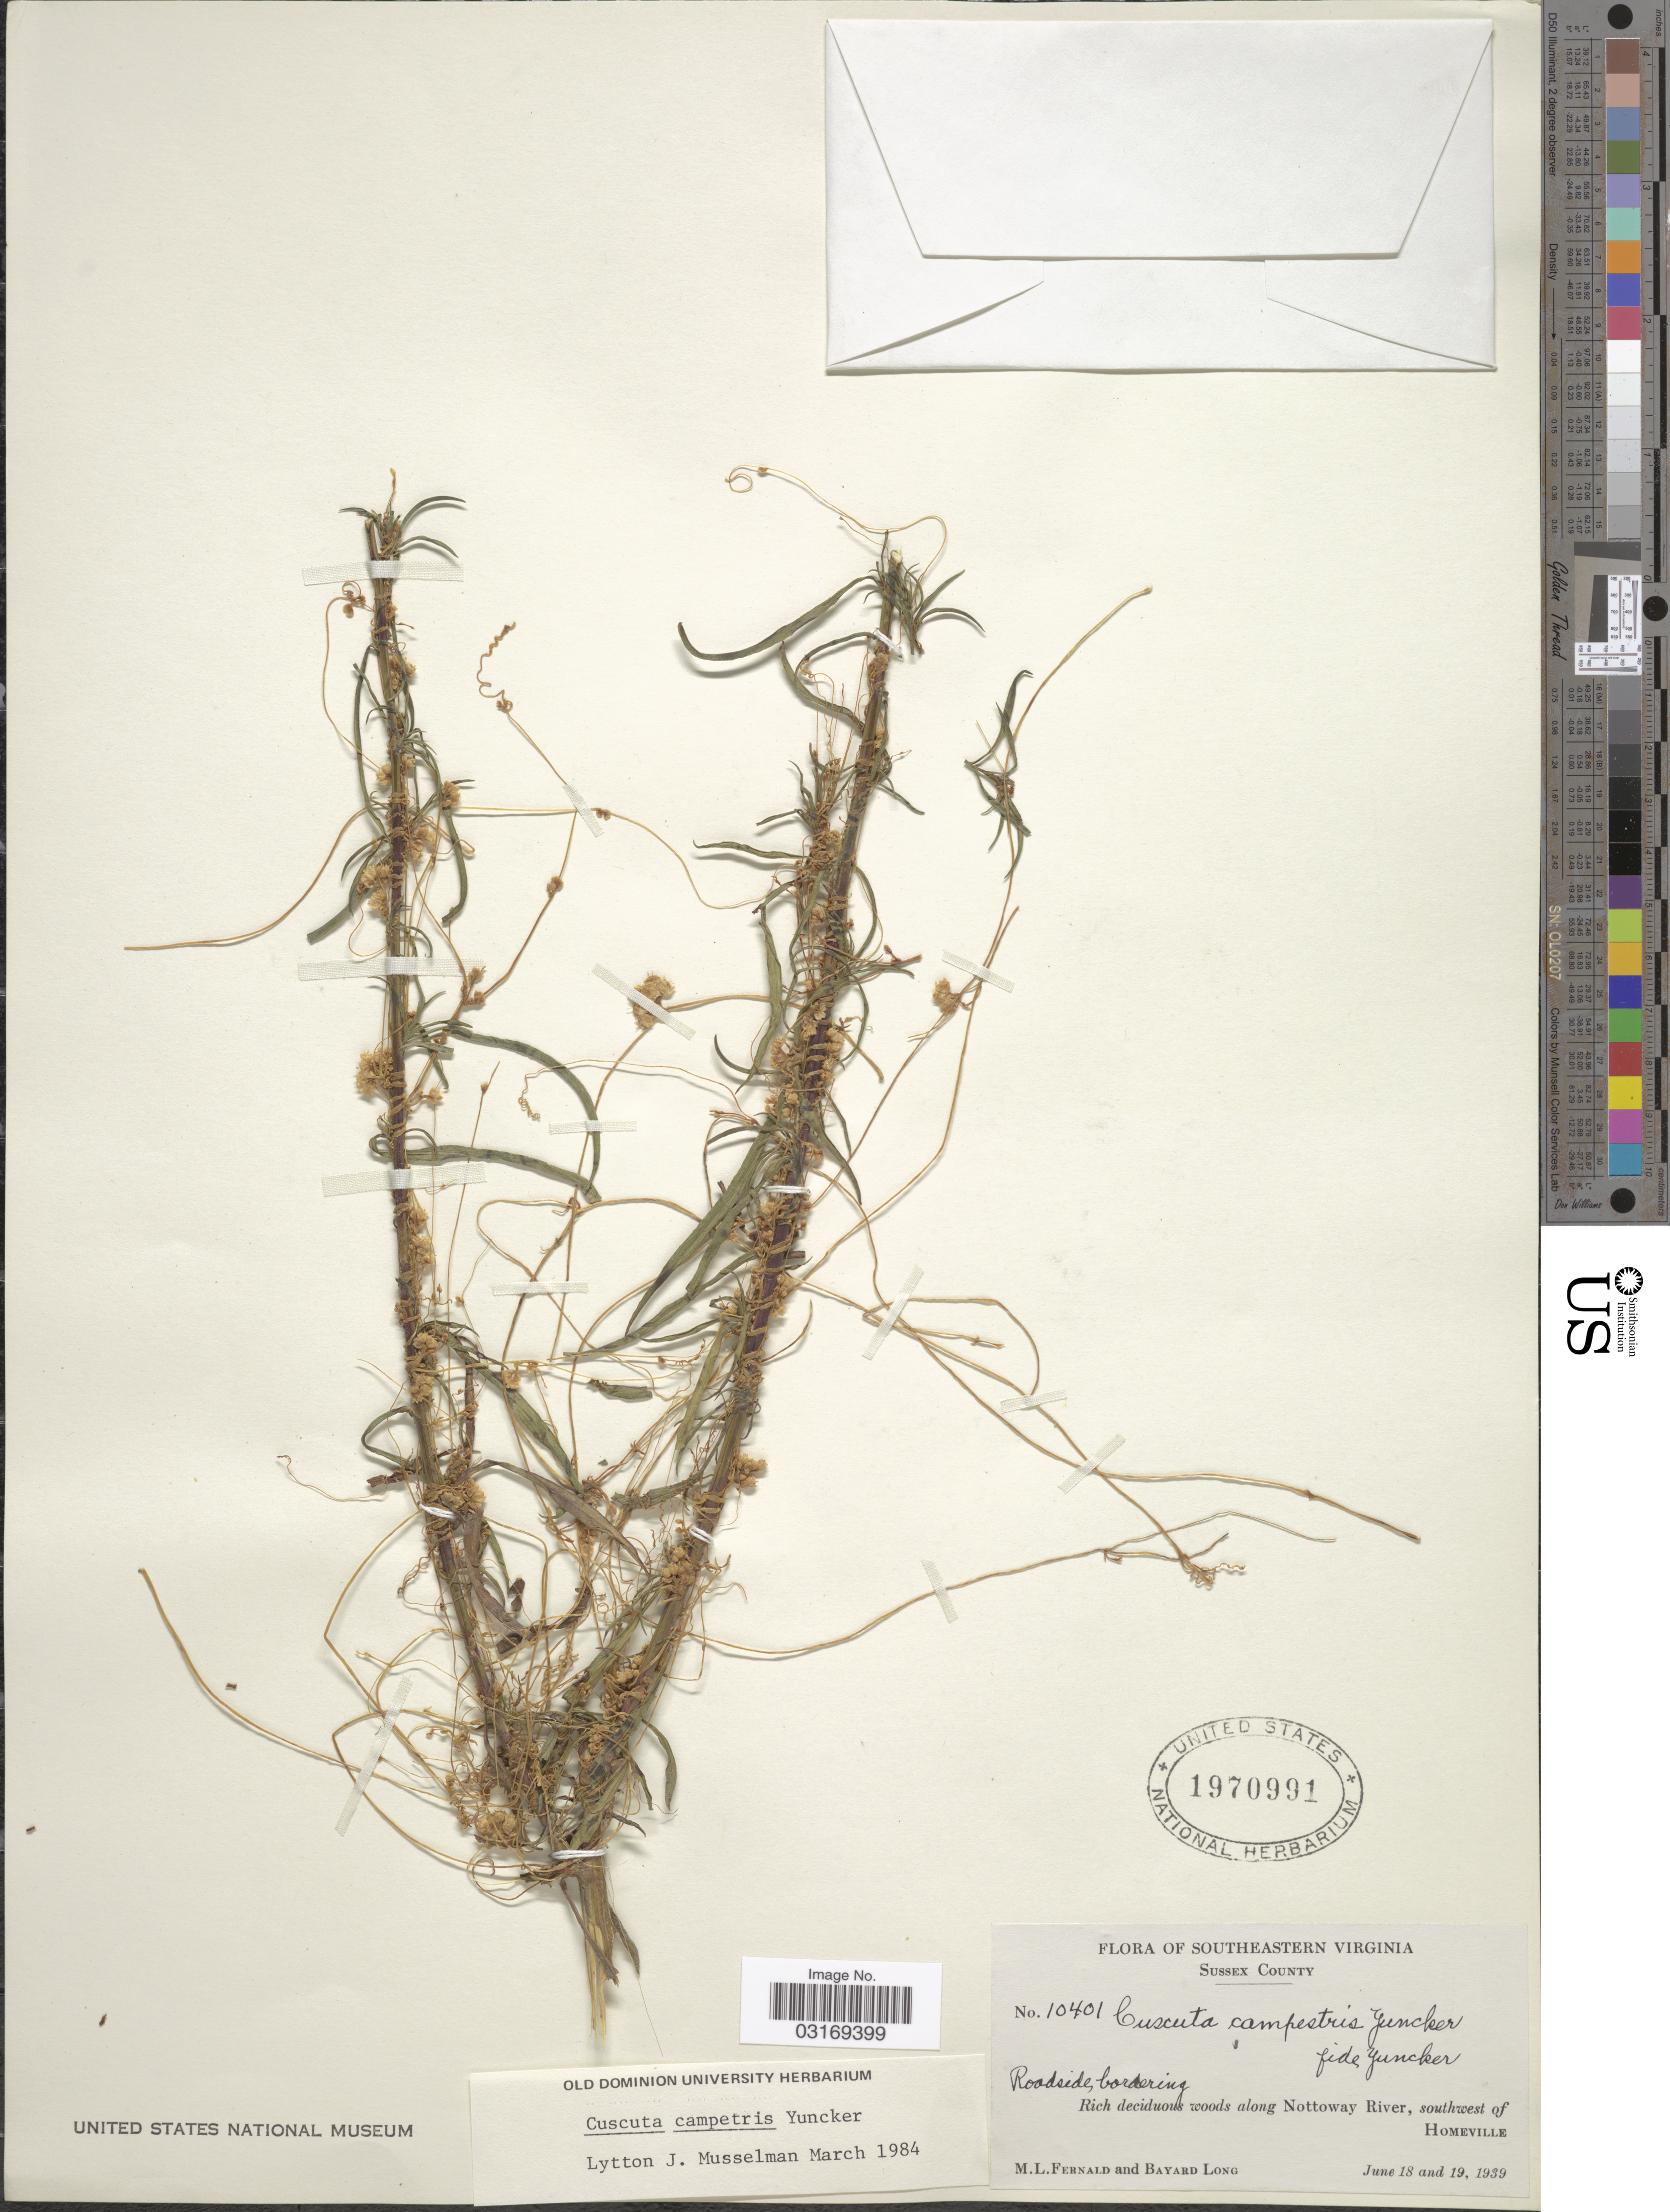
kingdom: Plantae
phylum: Tracheophyta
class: Magnoliopsida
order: Solanales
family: Convolvulaceae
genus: Cuscuta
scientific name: Cuscuta campestris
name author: Yunck.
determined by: Musselman, Lytton J., Director (ODU), Old Dominion University (UNITED STATES)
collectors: M. L. Fernald & B. Long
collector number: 10401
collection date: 1939-06-18/1939-06-19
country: United States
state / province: Virginia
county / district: Sussex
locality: Southeastern Virginia. Sussex Couny. Roadside bordering. Rich deciduous woods along Nottoway River, southwest of Homeville.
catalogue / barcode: US 1970991